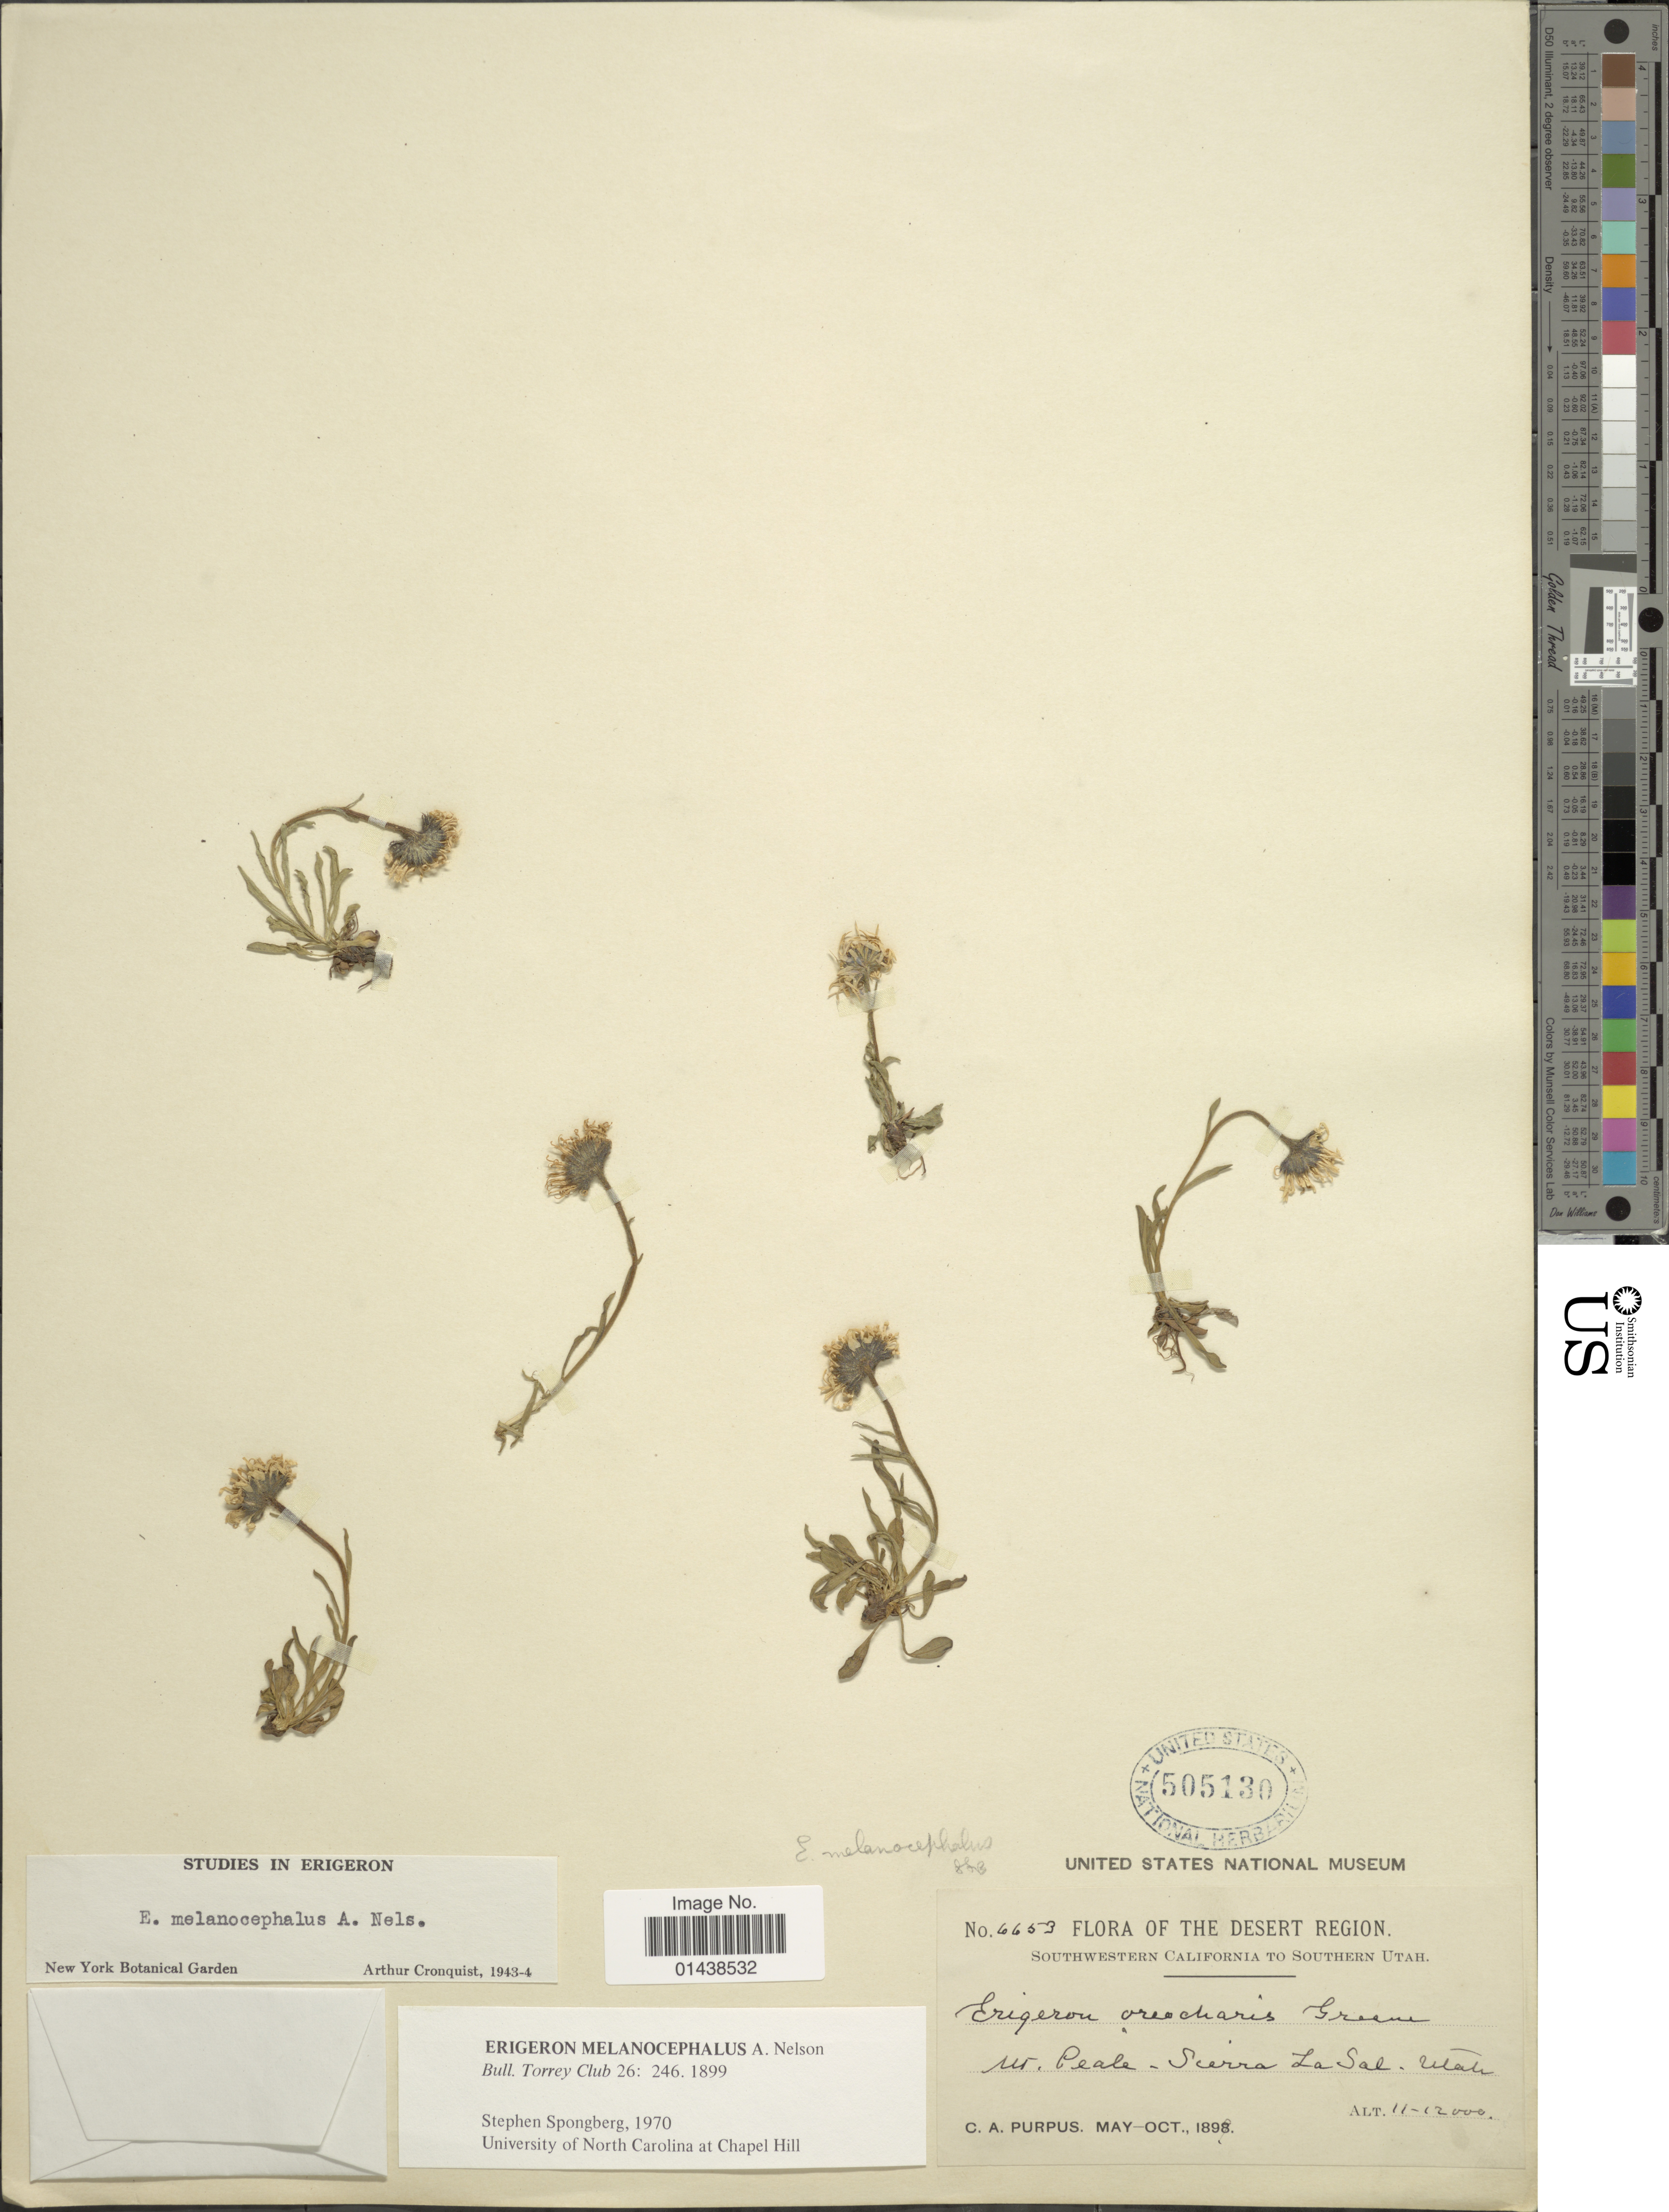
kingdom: Plantae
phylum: Tracheophyta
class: Magnoliopsida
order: Asterales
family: Asteraceae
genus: Erigeron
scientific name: Erigeron melanocephalus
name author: (A. Nelson) A. Nelson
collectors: C. A. Purpus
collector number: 6653*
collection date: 1899-05/1899-10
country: United States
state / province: Utah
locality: Desert Region. Southern Utah. Mt. Peale - Sierra La Sal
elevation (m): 3353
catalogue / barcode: US 505130